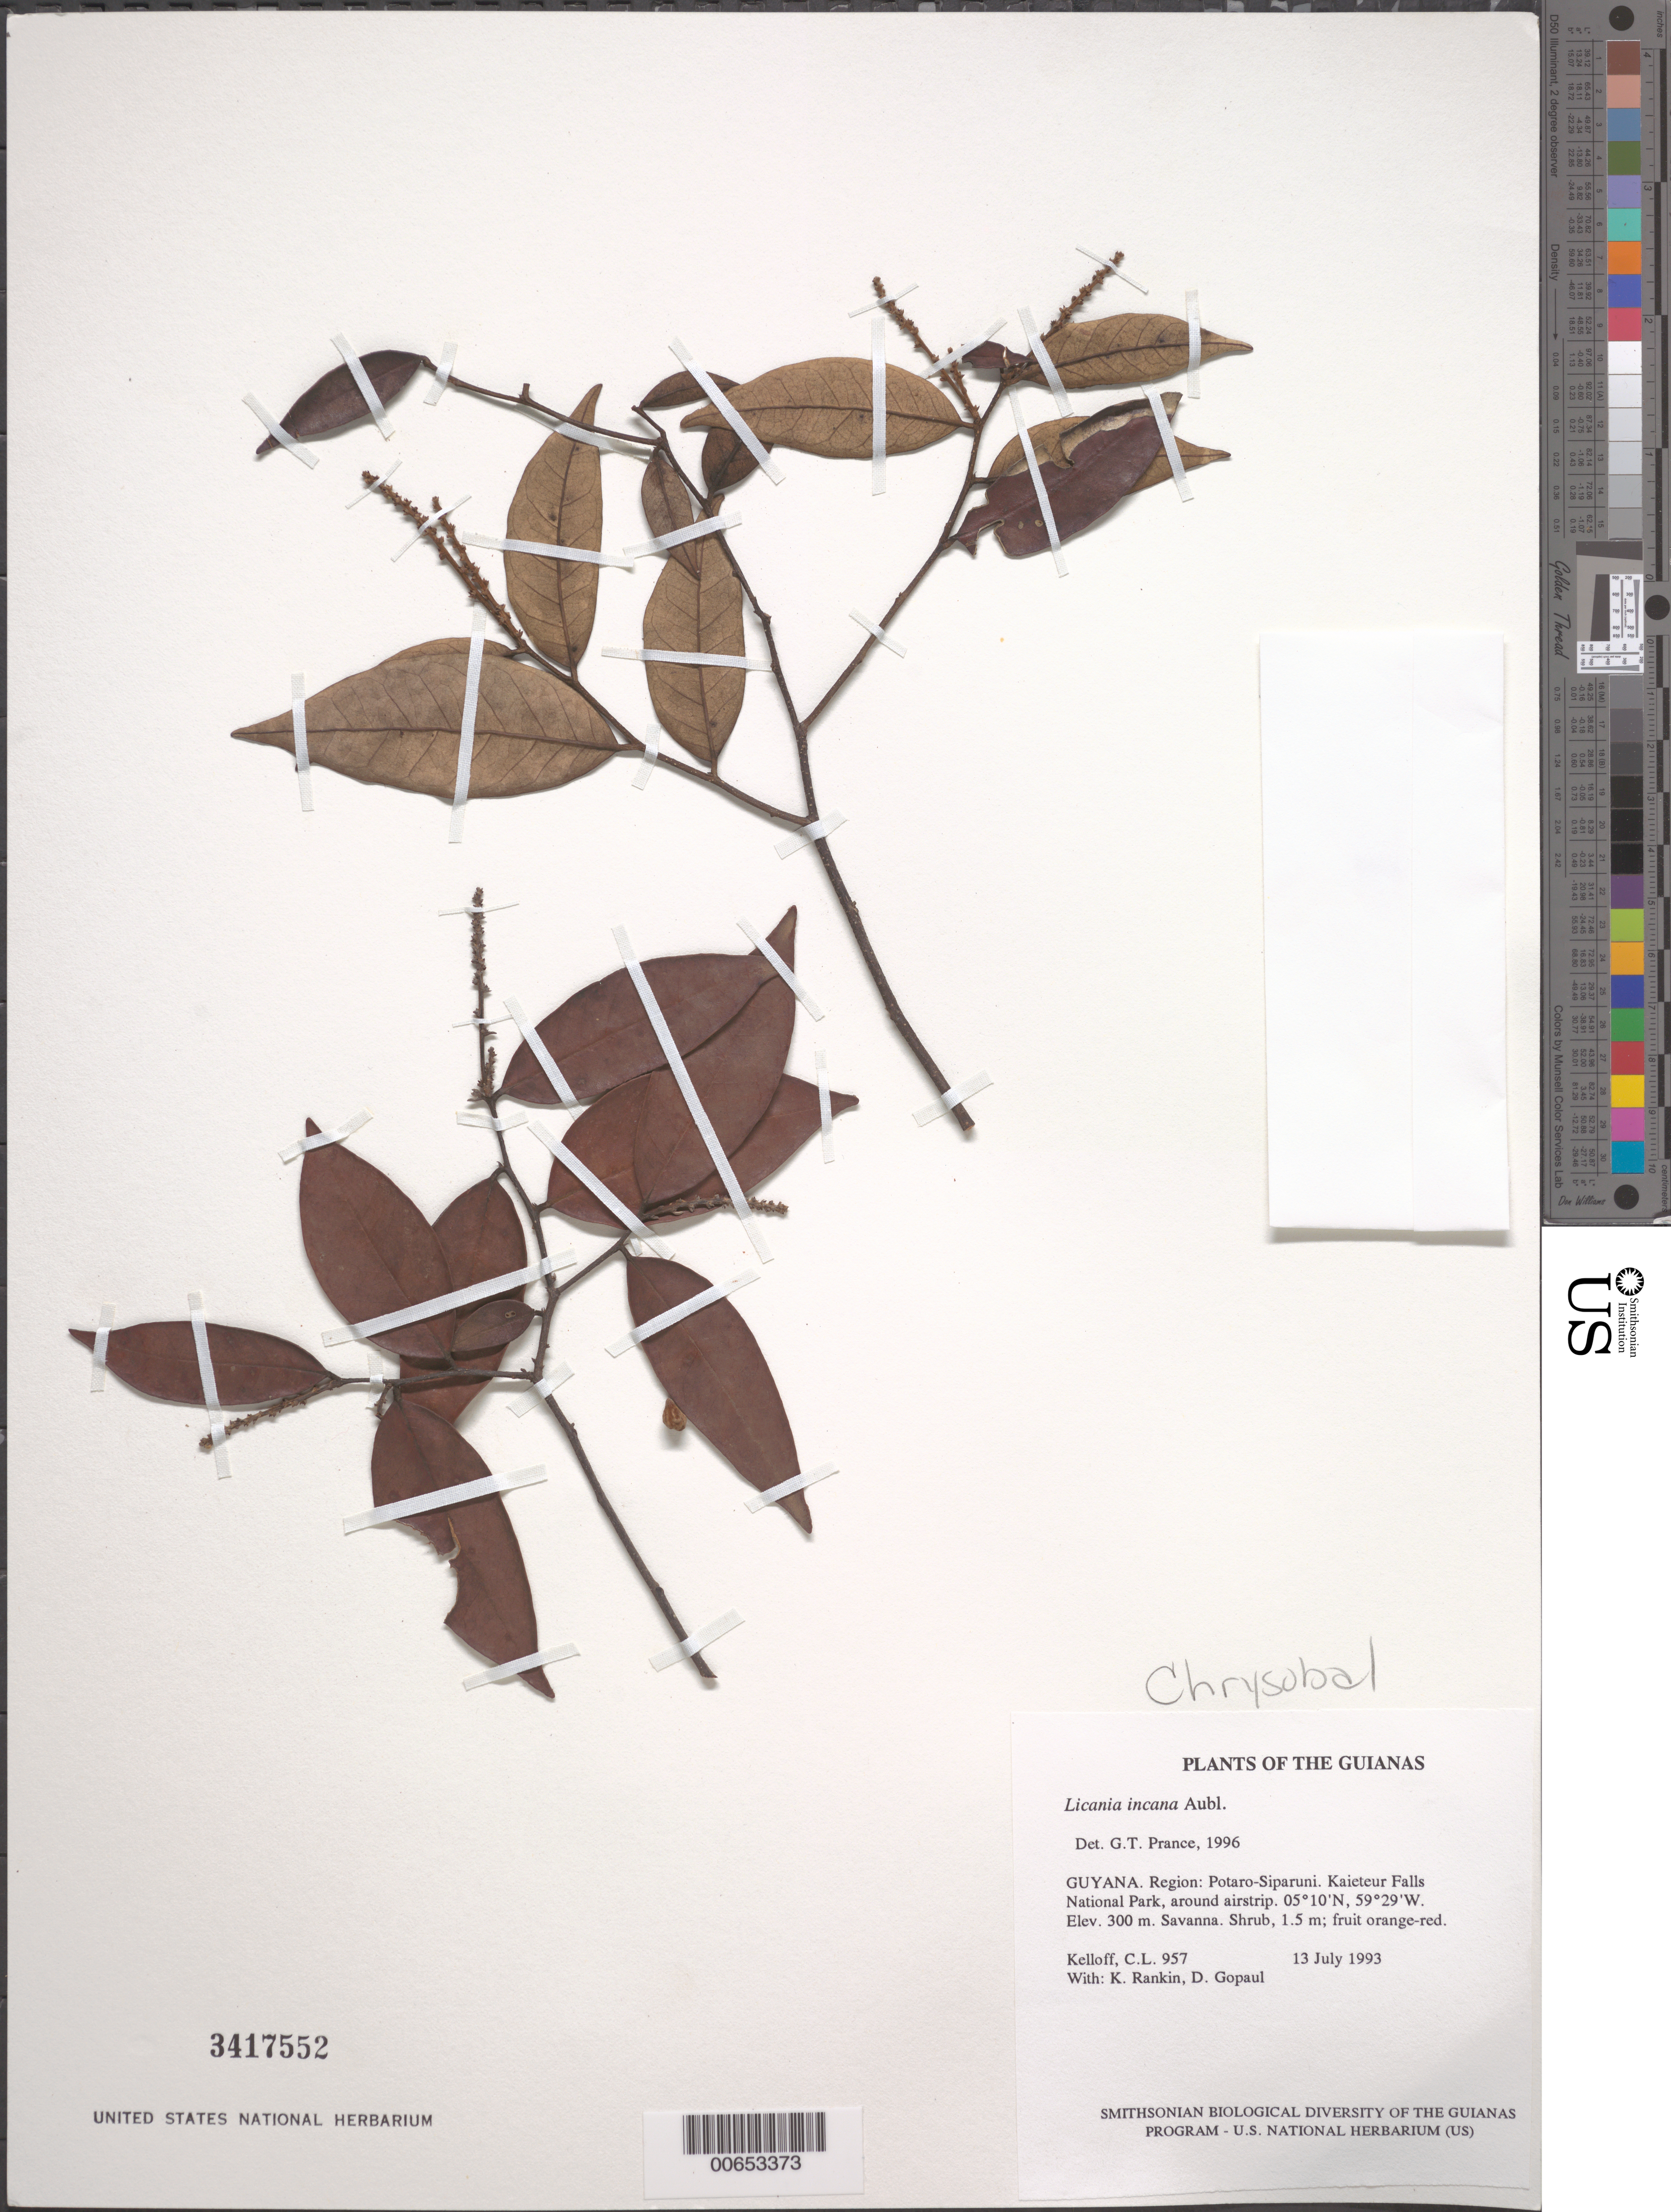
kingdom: Plantae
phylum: Tracheophyta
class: Magnoliopsida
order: Malpighiales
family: Chrysobalanaceae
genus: Licania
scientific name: Licania incana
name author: Aubl.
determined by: Prance, G. T.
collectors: C. L. Kelloff, K. Rankin & D. Gopaul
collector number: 957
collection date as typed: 13 July 1993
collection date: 1993-07-13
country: Guyana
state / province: Potaro-Siparuni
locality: Kaieteur Falls National Park, around airstrip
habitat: Savanna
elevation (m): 300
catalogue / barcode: US 3417552